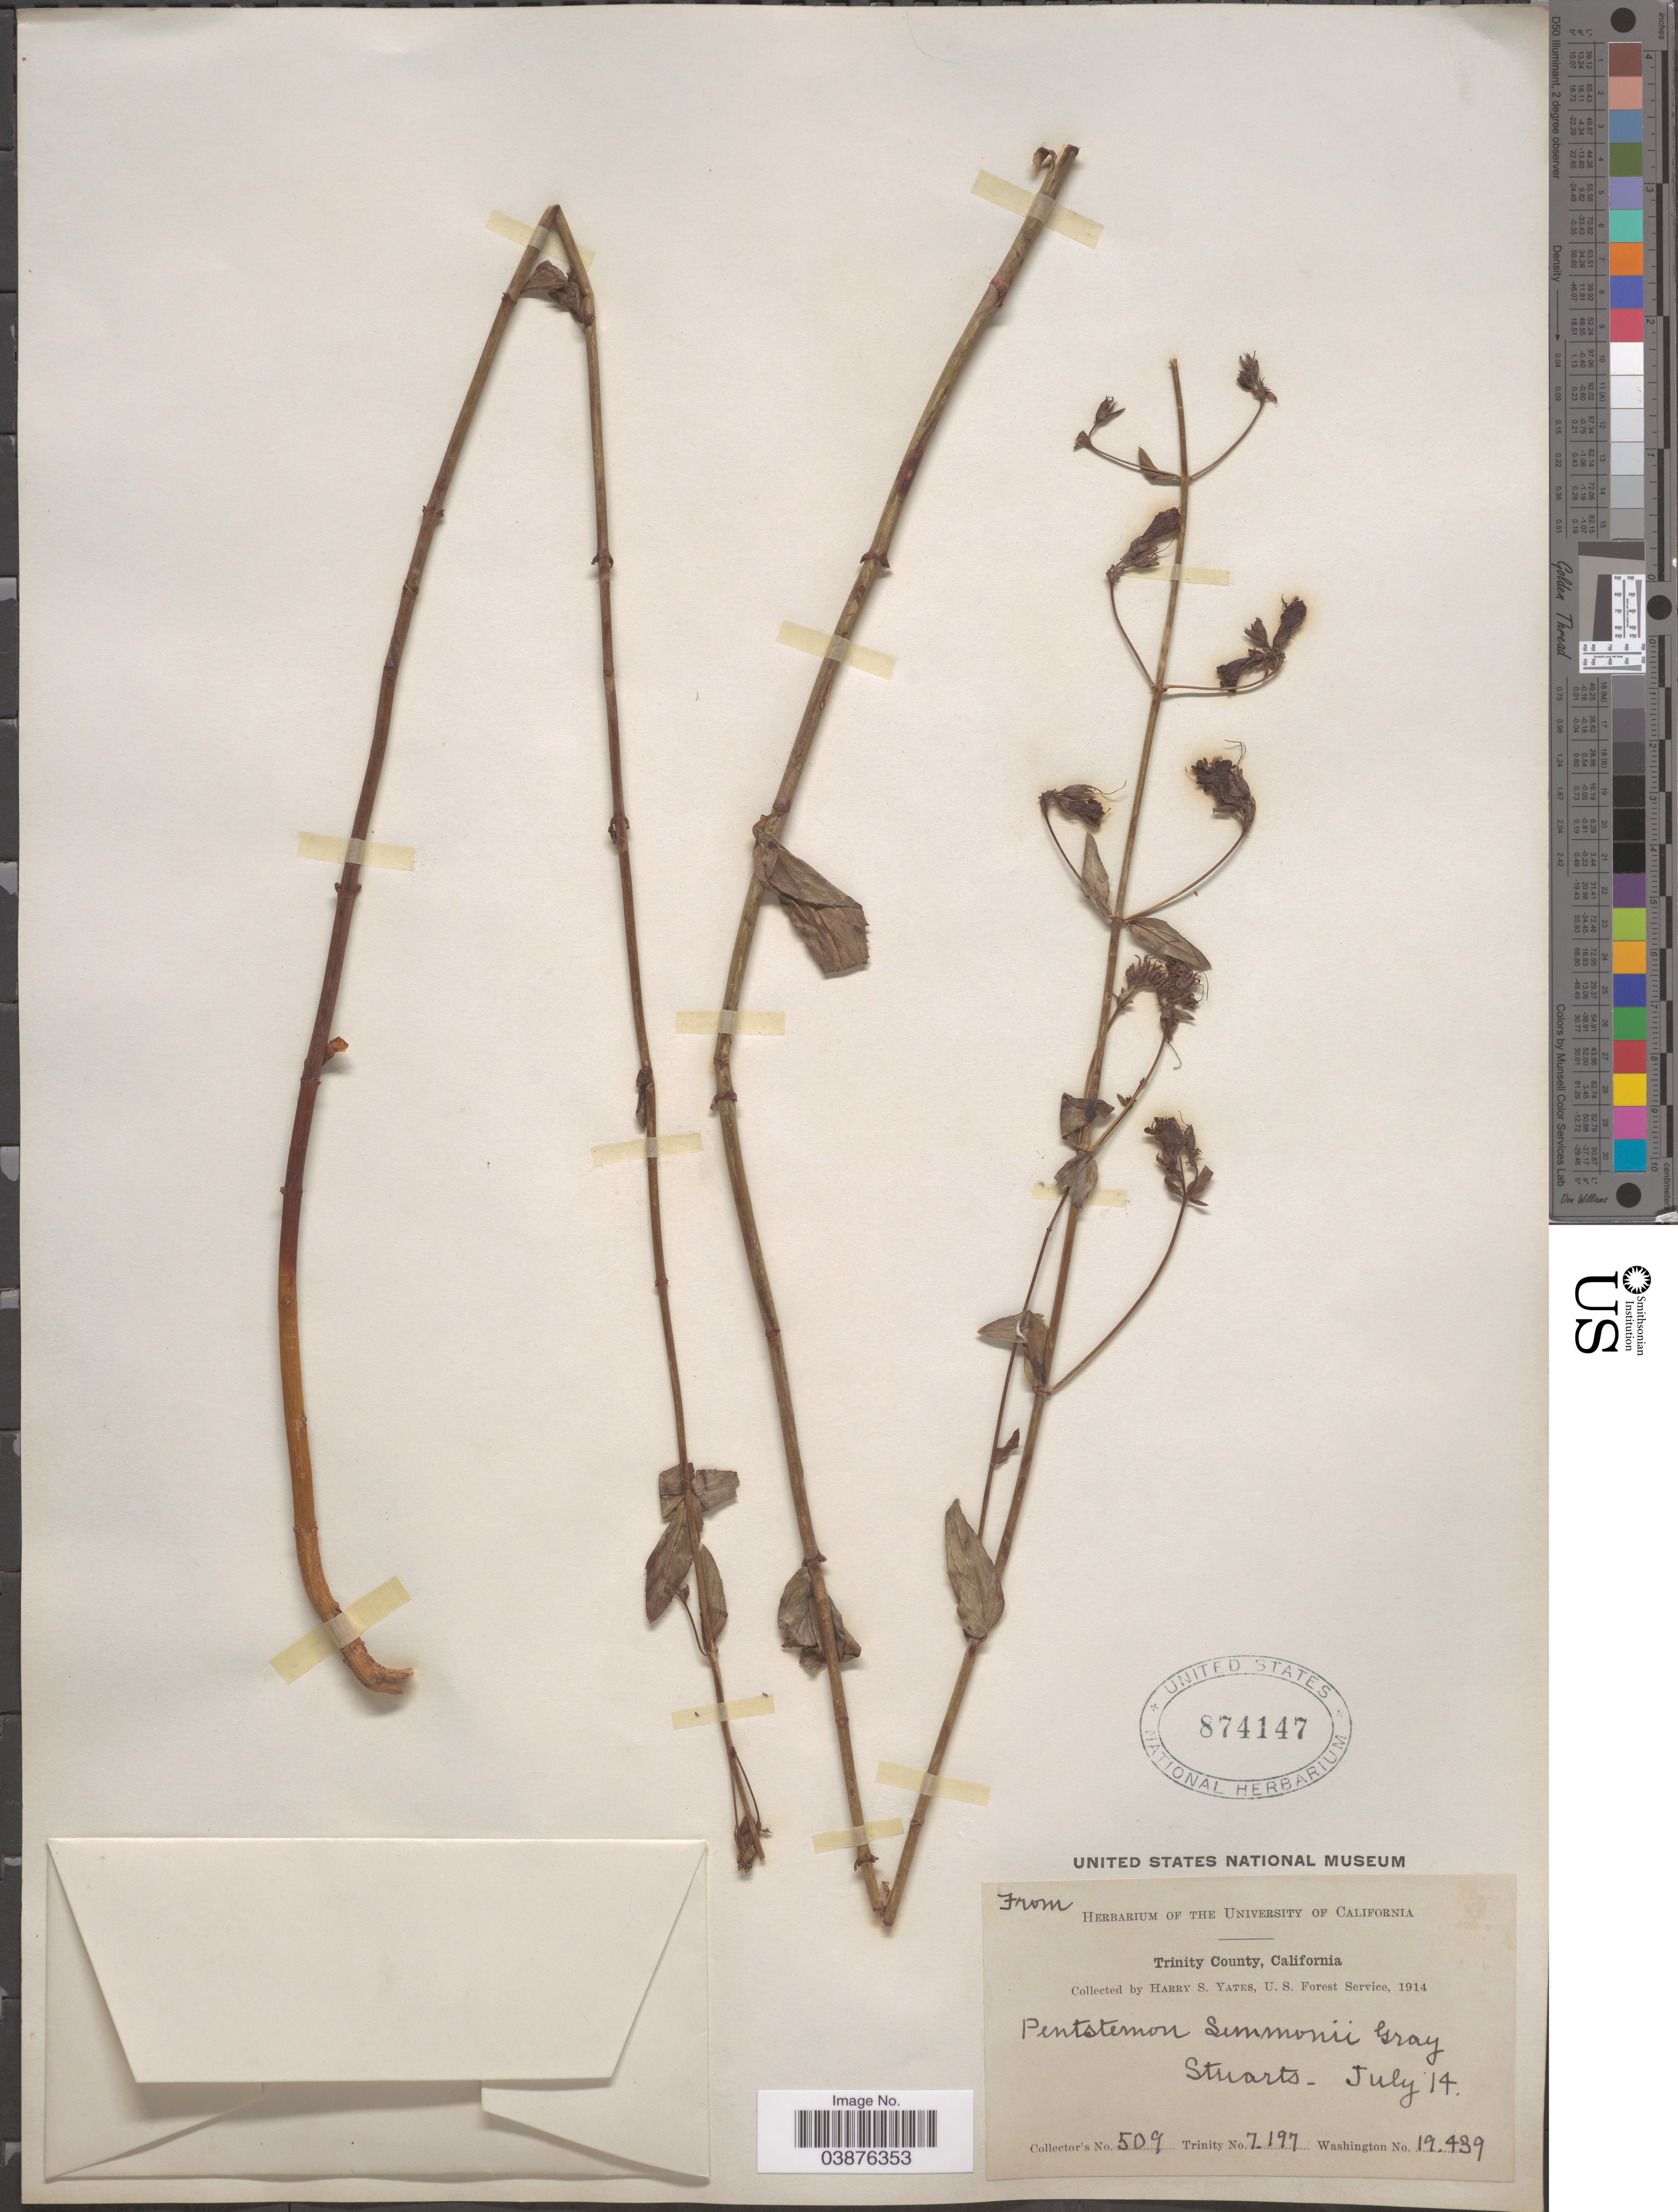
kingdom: Plantae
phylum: Tracheophyta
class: Magnoliopsida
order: Lamiales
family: Plantaginaceae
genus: Penstemon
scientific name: Penstemon lemmonii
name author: A. Gray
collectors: H. S. Yates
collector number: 509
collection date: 1914-07-14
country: United States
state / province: California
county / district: Trinity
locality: Trinity County. Stuarts.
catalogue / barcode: US 874147